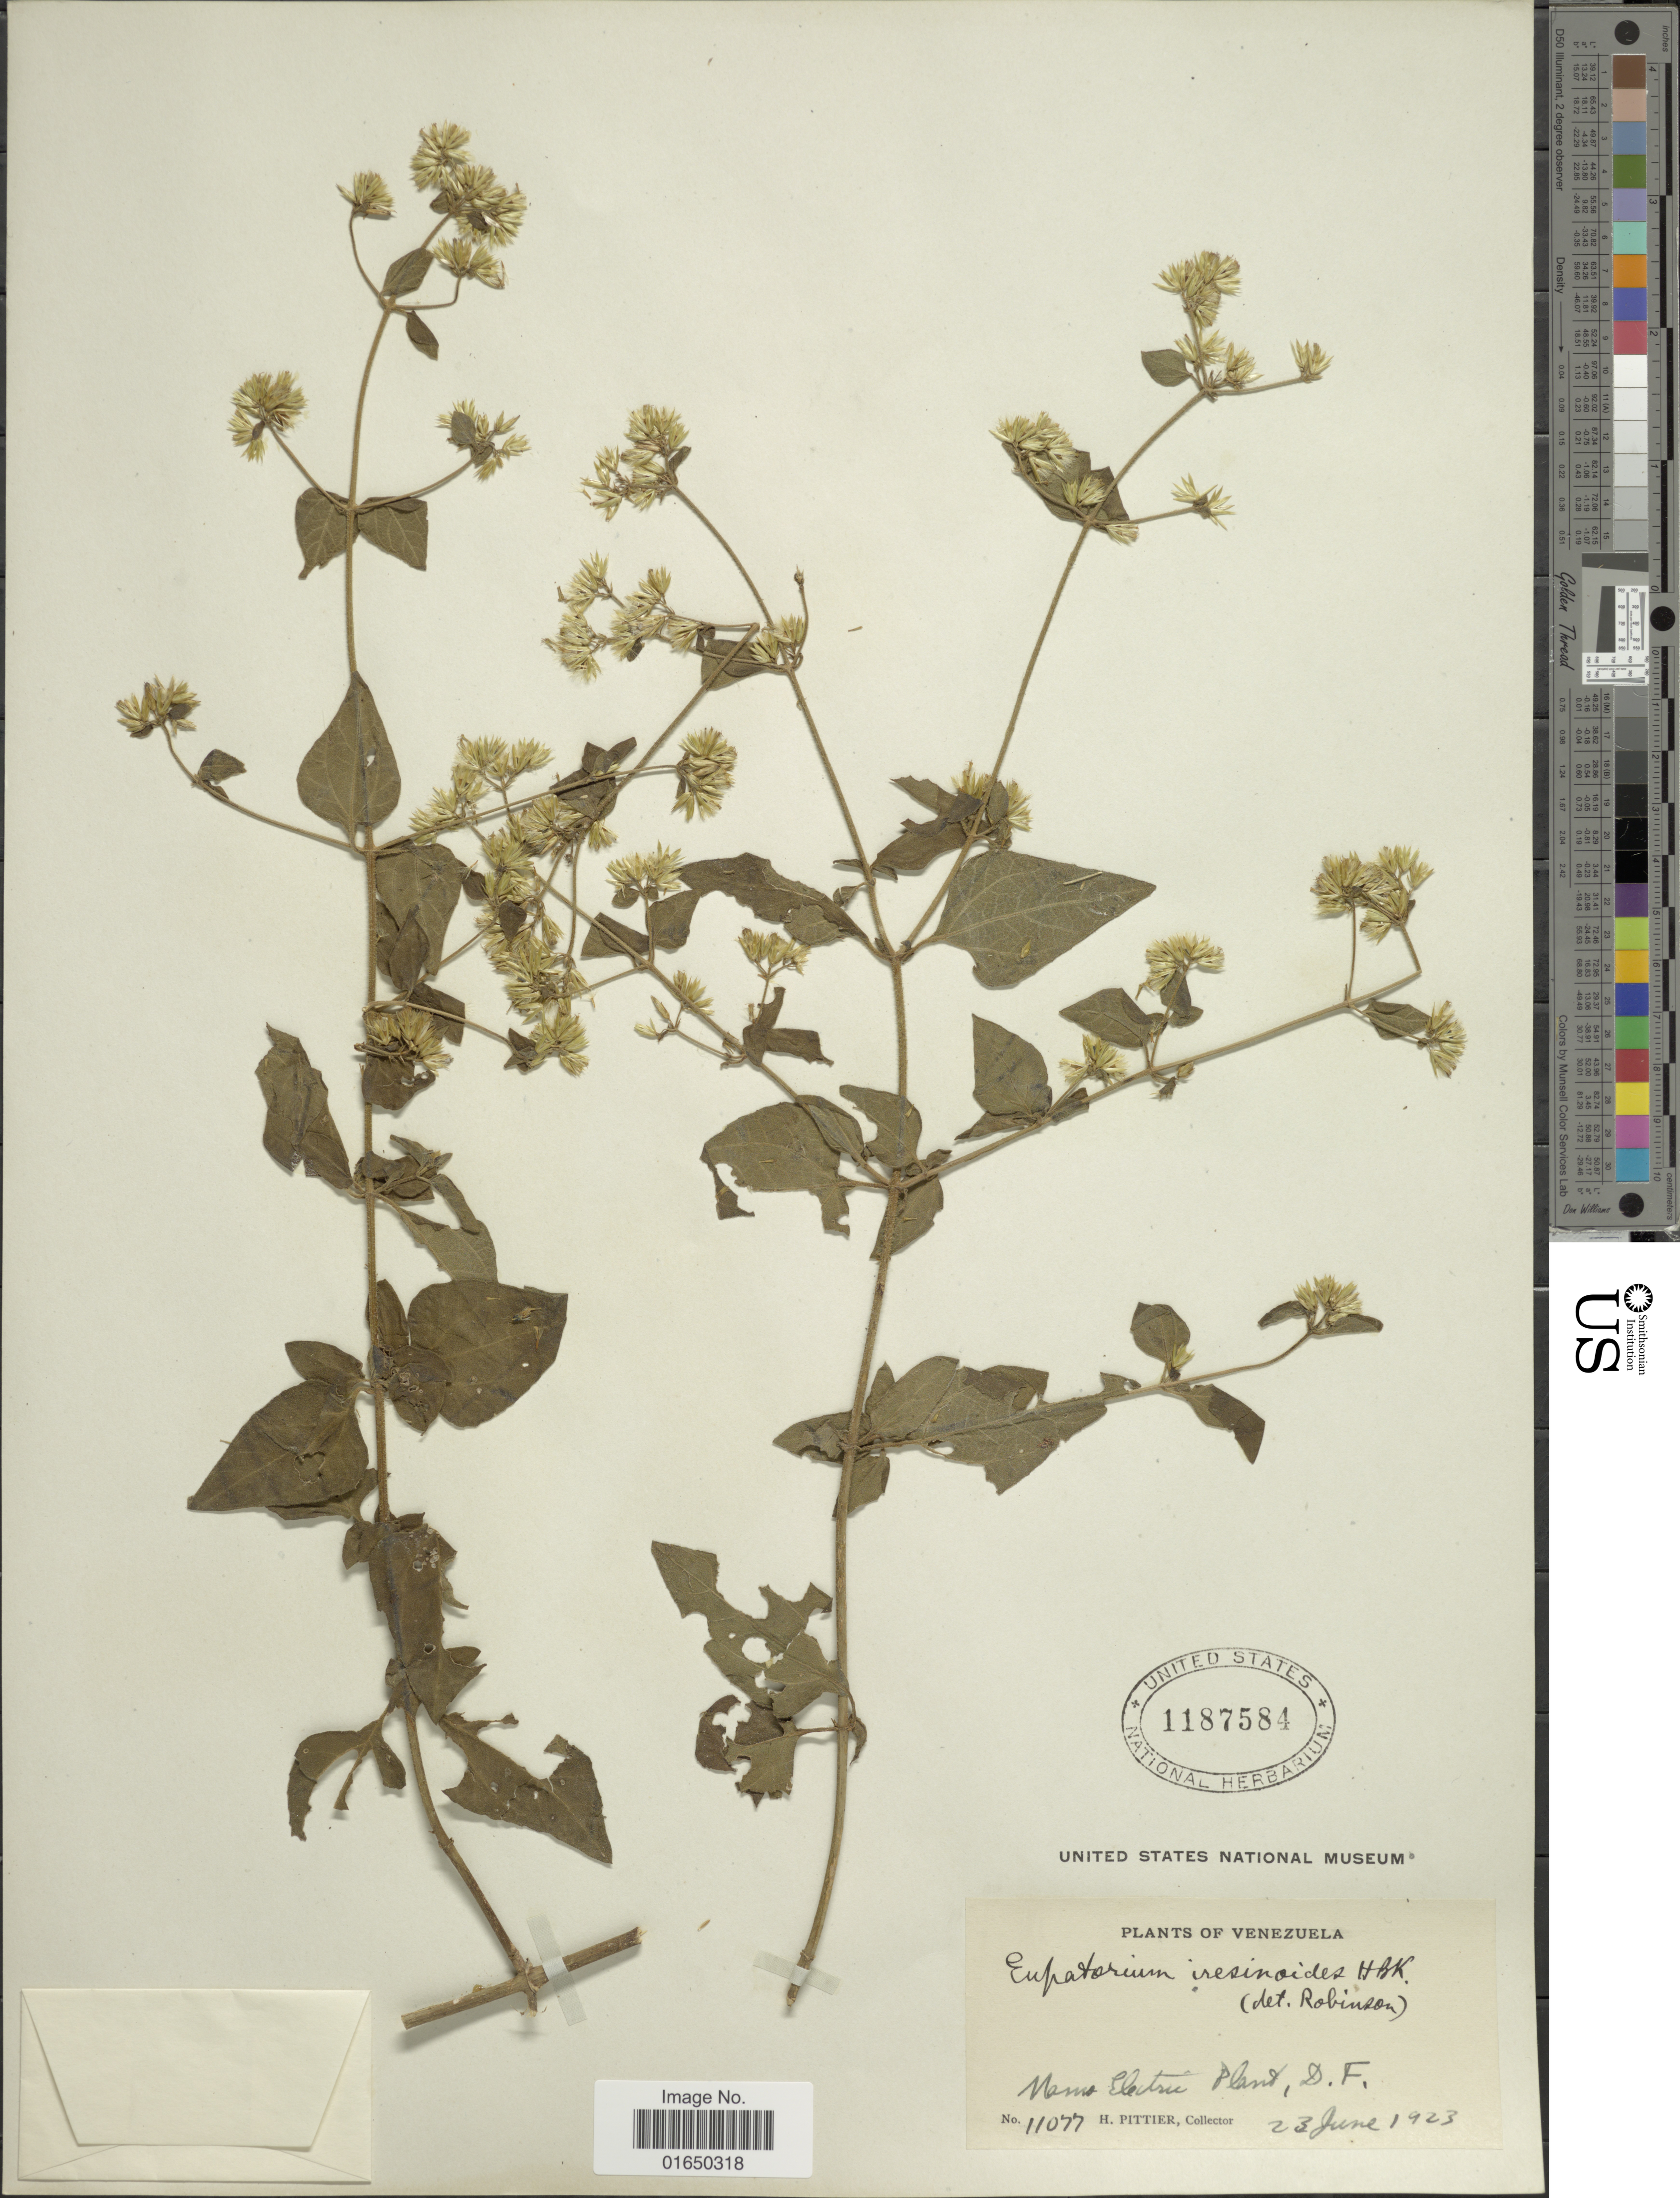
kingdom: Plantae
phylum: Tracheophyta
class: Magnoliopsida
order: Asterales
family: Asteraceae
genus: Condylidium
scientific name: Condylidium iresinoides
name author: (Kunth) R.M. King & H. Rob.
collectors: H. F. Pittier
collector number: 11077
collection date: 1923-06-23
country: Venezuela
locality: Memo Electric Plant, D.F.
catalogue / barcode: US 1187584